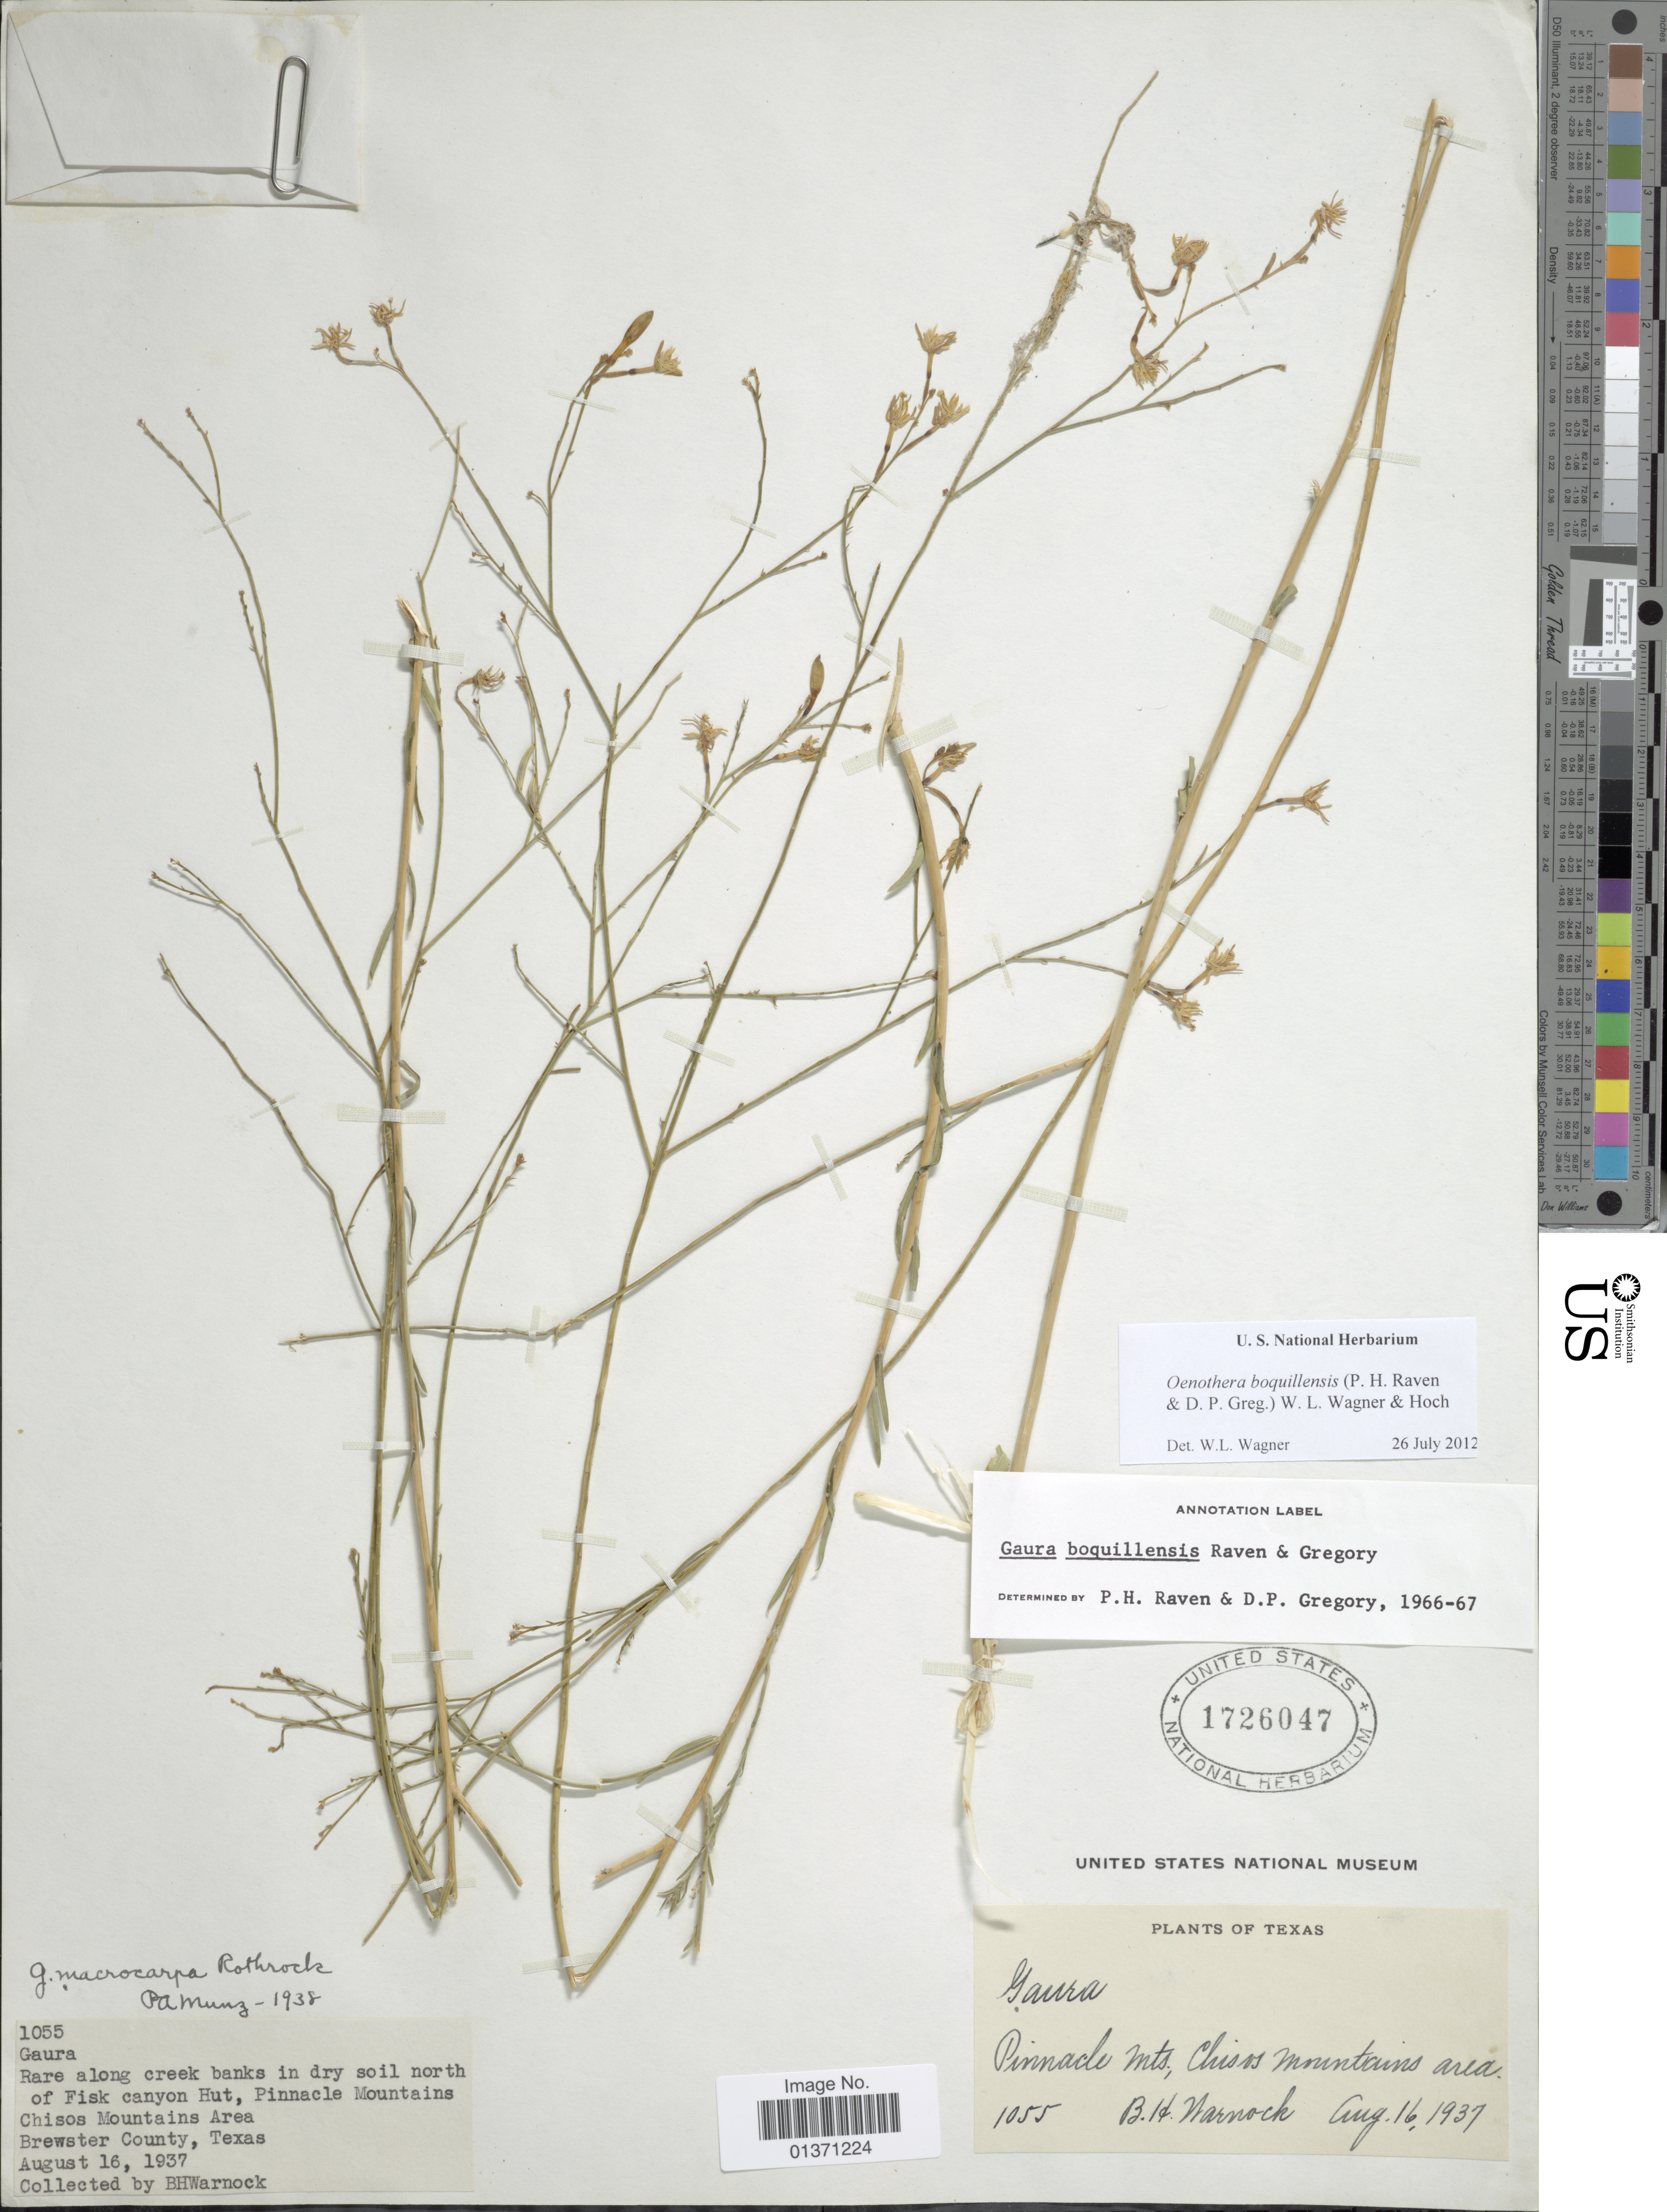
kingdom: Plantae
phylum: Tracheophyta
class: Magnoliopsida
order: Myrtales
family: Onagraceae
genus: Oenothera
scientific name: Oenothera boquillensis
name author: (P.H. Raven & D.P. Greg.) W.L. Wagner & Hoch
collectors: B. H. Warnock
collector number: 1055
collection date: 1937-08-16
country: United States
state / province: Texas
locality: Rare along creek banks in dry soil north of Fisk canyon Hut, Pinnacle Mountains, Chisos Mountains Area, Brewster County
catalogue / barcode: US 1726047